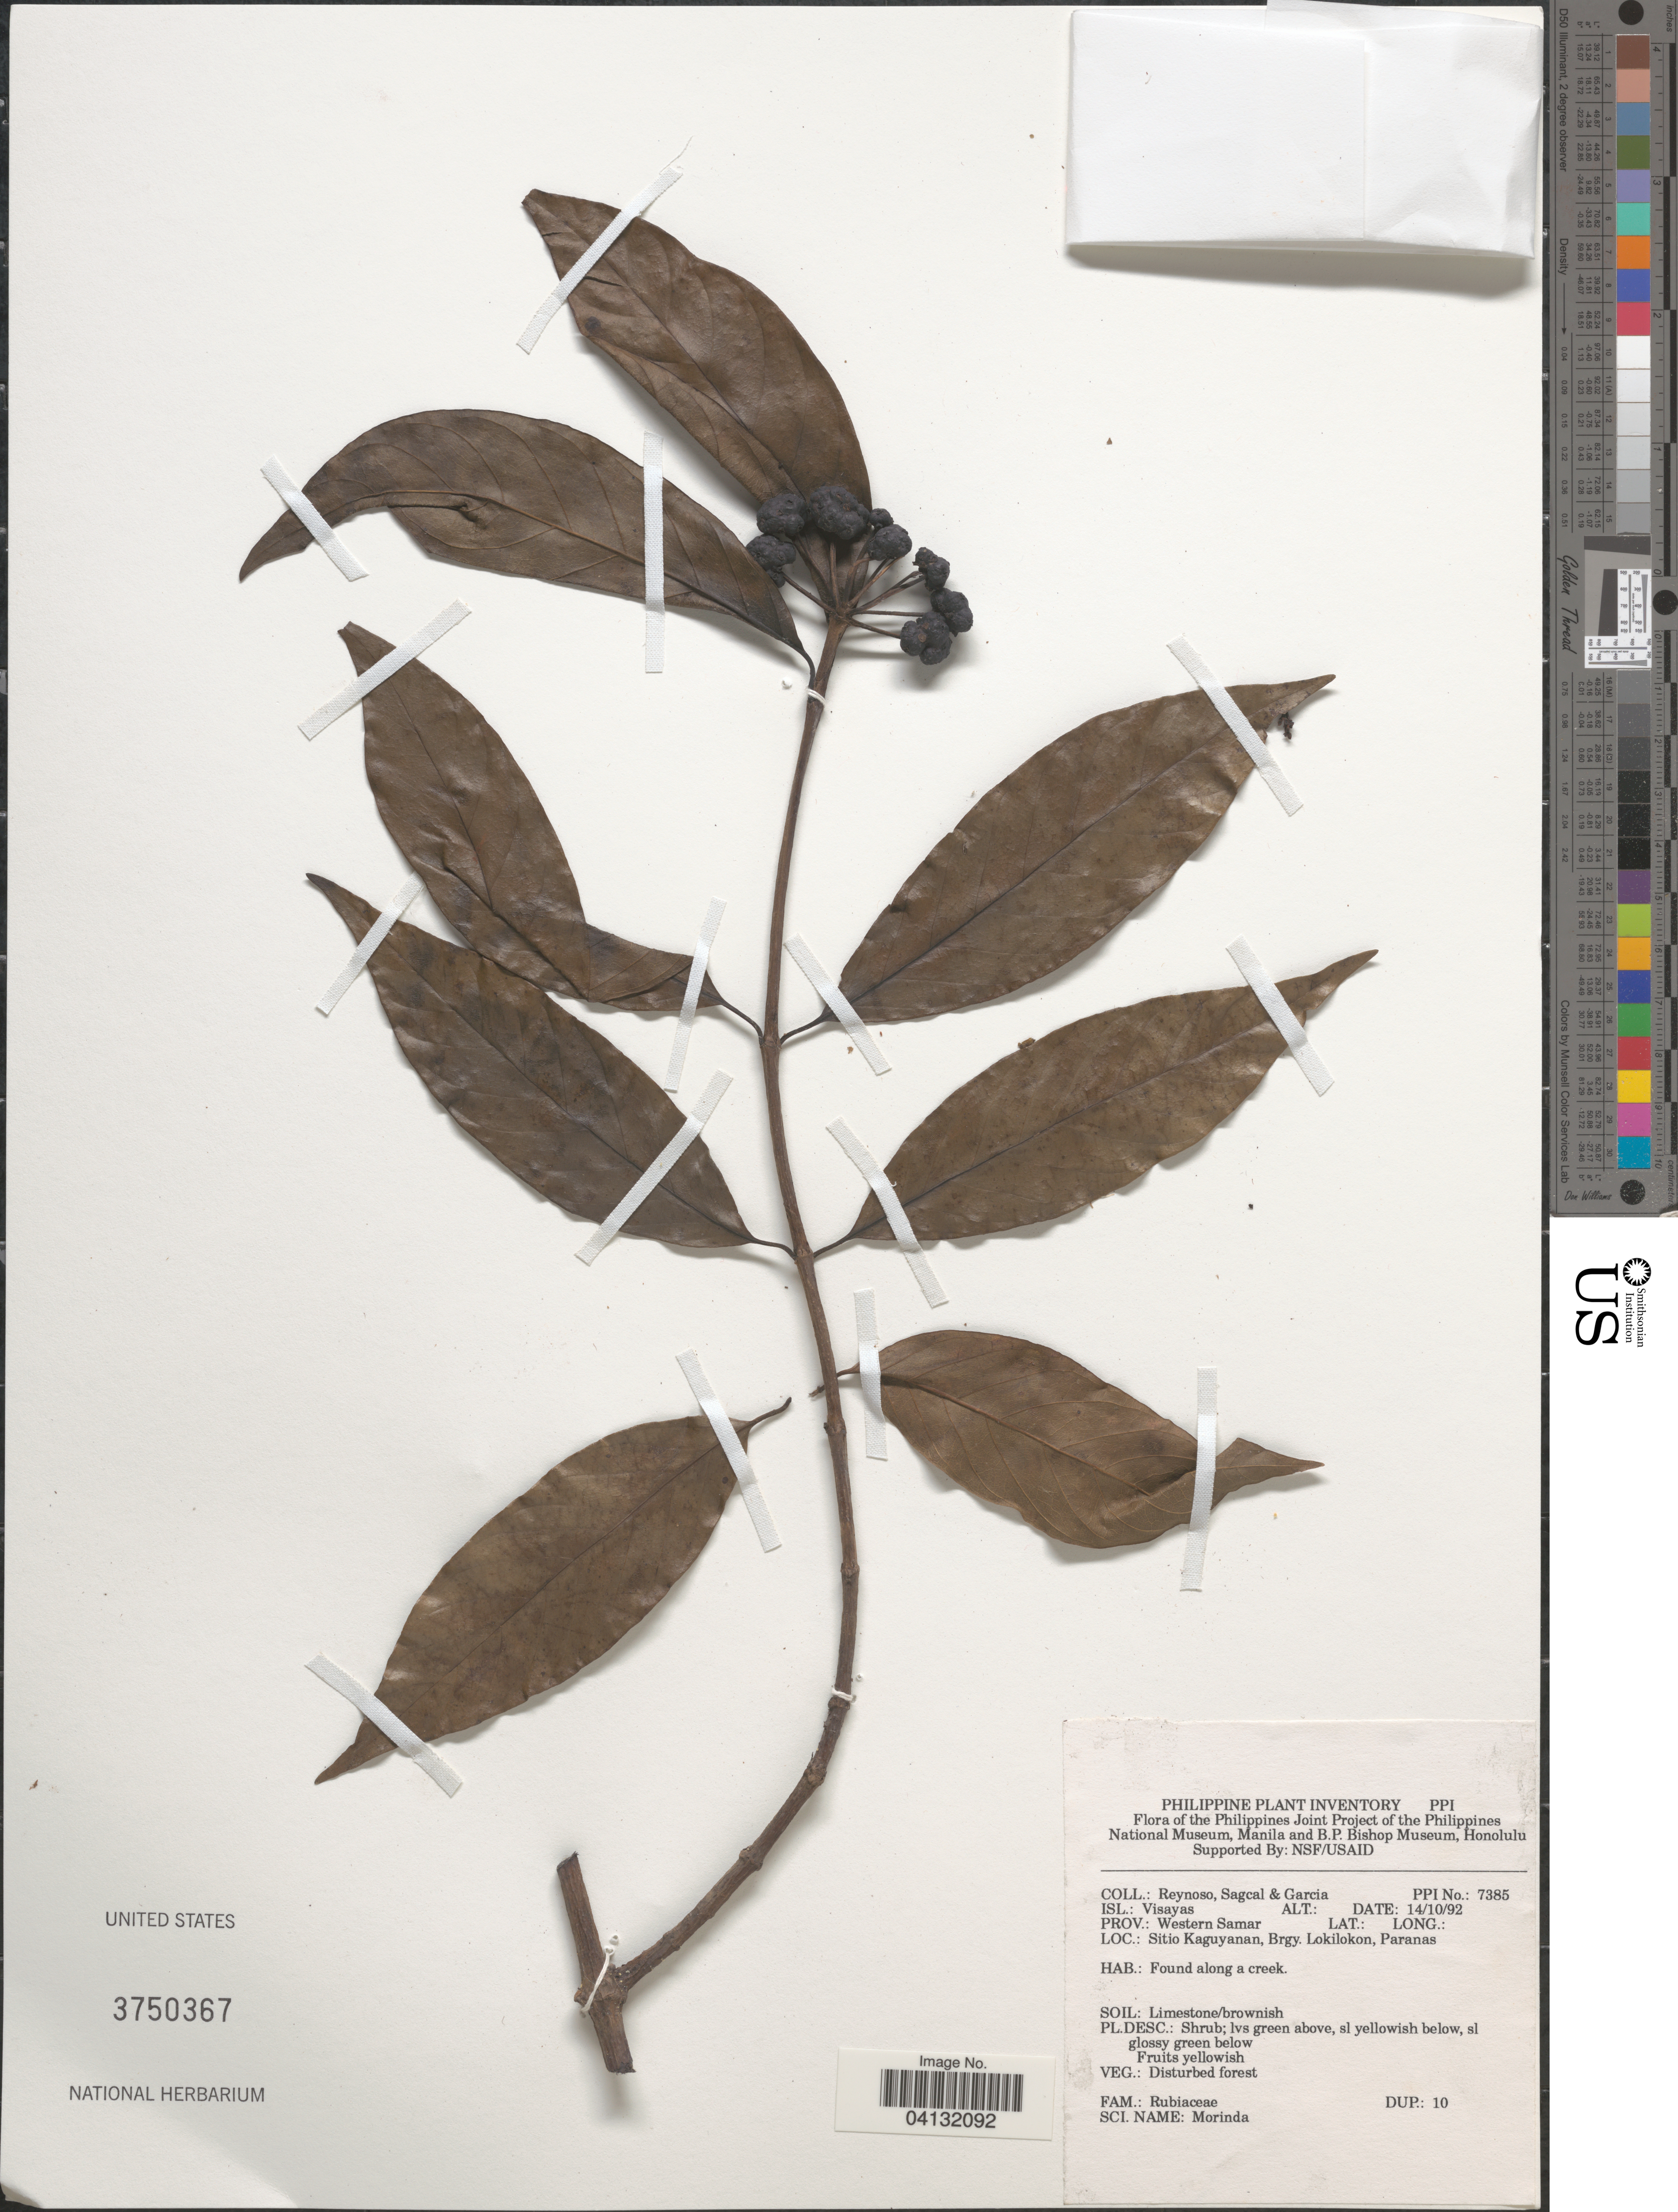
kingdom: Plantae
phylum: Tracheophyta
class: Magnoliopsida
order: Gentianales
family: Rubiaceae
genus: Morinda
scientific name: Morinda sp.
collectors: E. Reynoso, E. Sagcal & H. Garcia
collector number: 7385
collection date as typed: Transcribed d/m/y: 14/10/92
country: Philippines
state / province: Eastern Visayas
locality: Isl.: Visayas. Prov.: Western Samar. Sitio Kapinyahan, Brgy. Lokilokon, Paranas.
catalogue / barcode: US 3750367